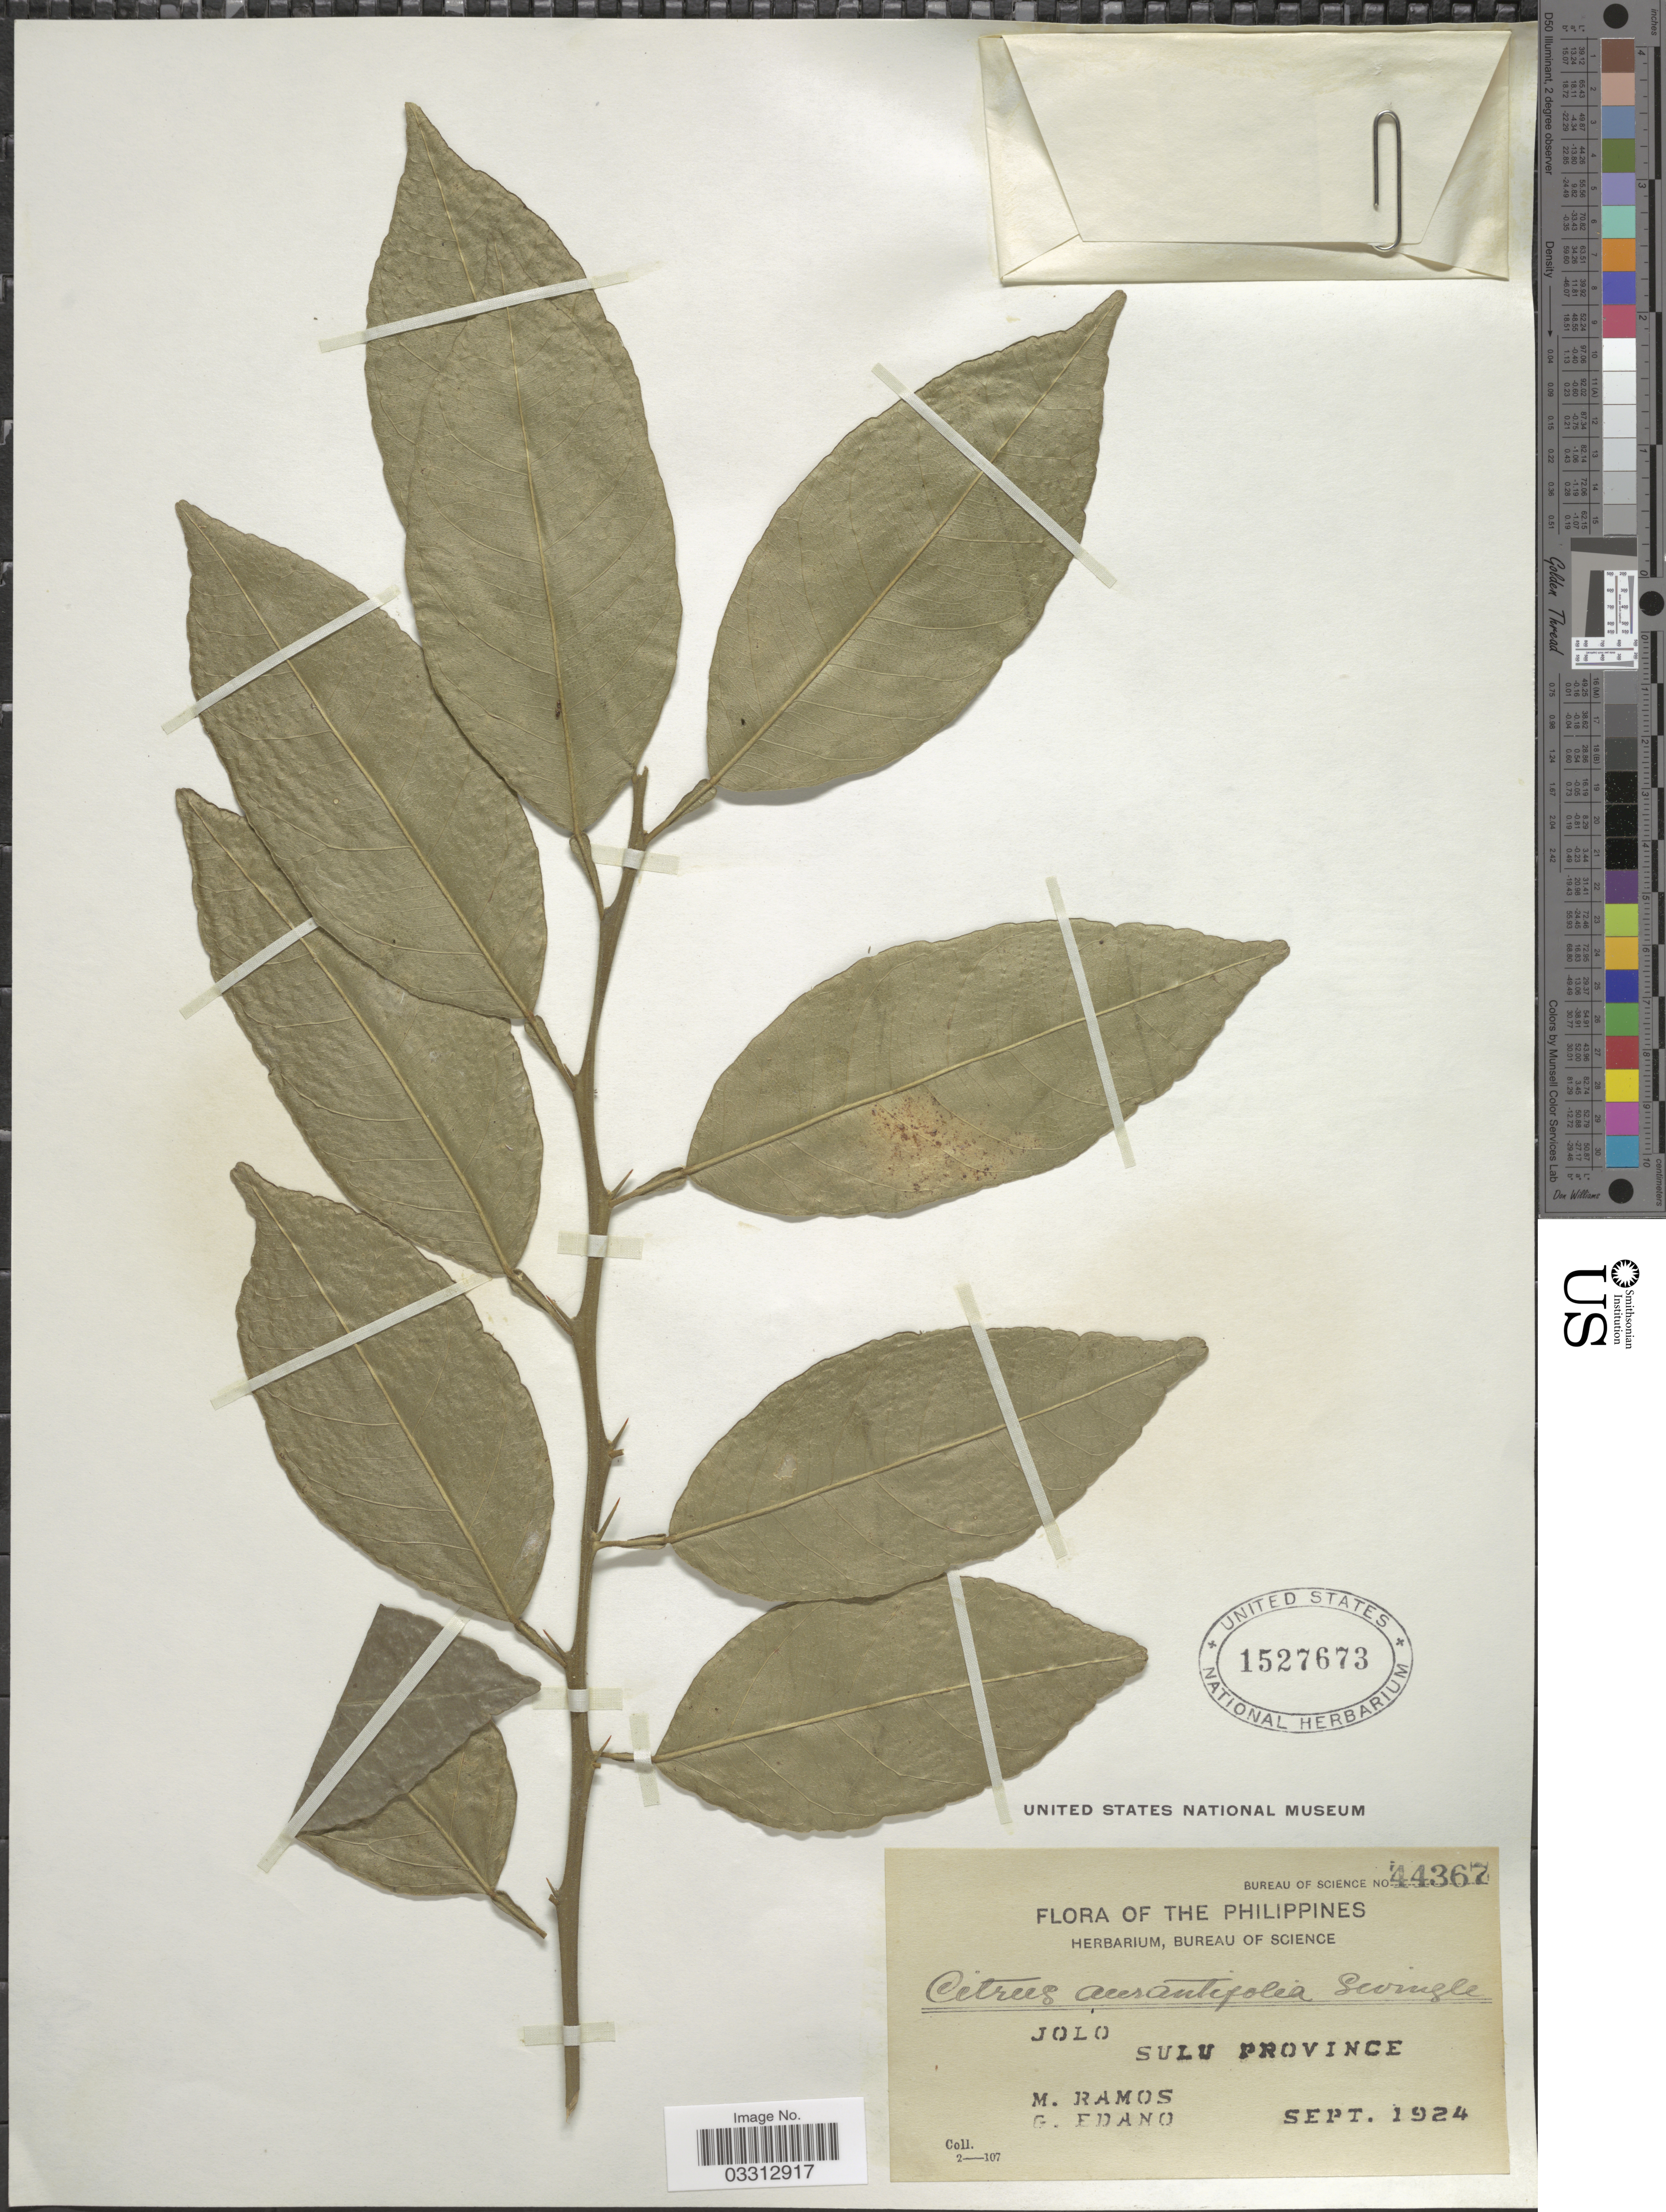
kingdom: Plantae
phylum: Tracheophyta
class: Magnoliopsida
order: Sapindales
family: Rutaceae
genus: Citrus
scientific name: Citrus x aurantifolia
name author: (Christm.) Swingle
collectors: M. Ramos & G. Edaño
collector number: Bureau of Science 44367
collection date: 1924-09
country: Philippines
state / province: Muslim Mindanao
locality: Jolo. Sulu Province.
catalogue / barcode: US 1527673